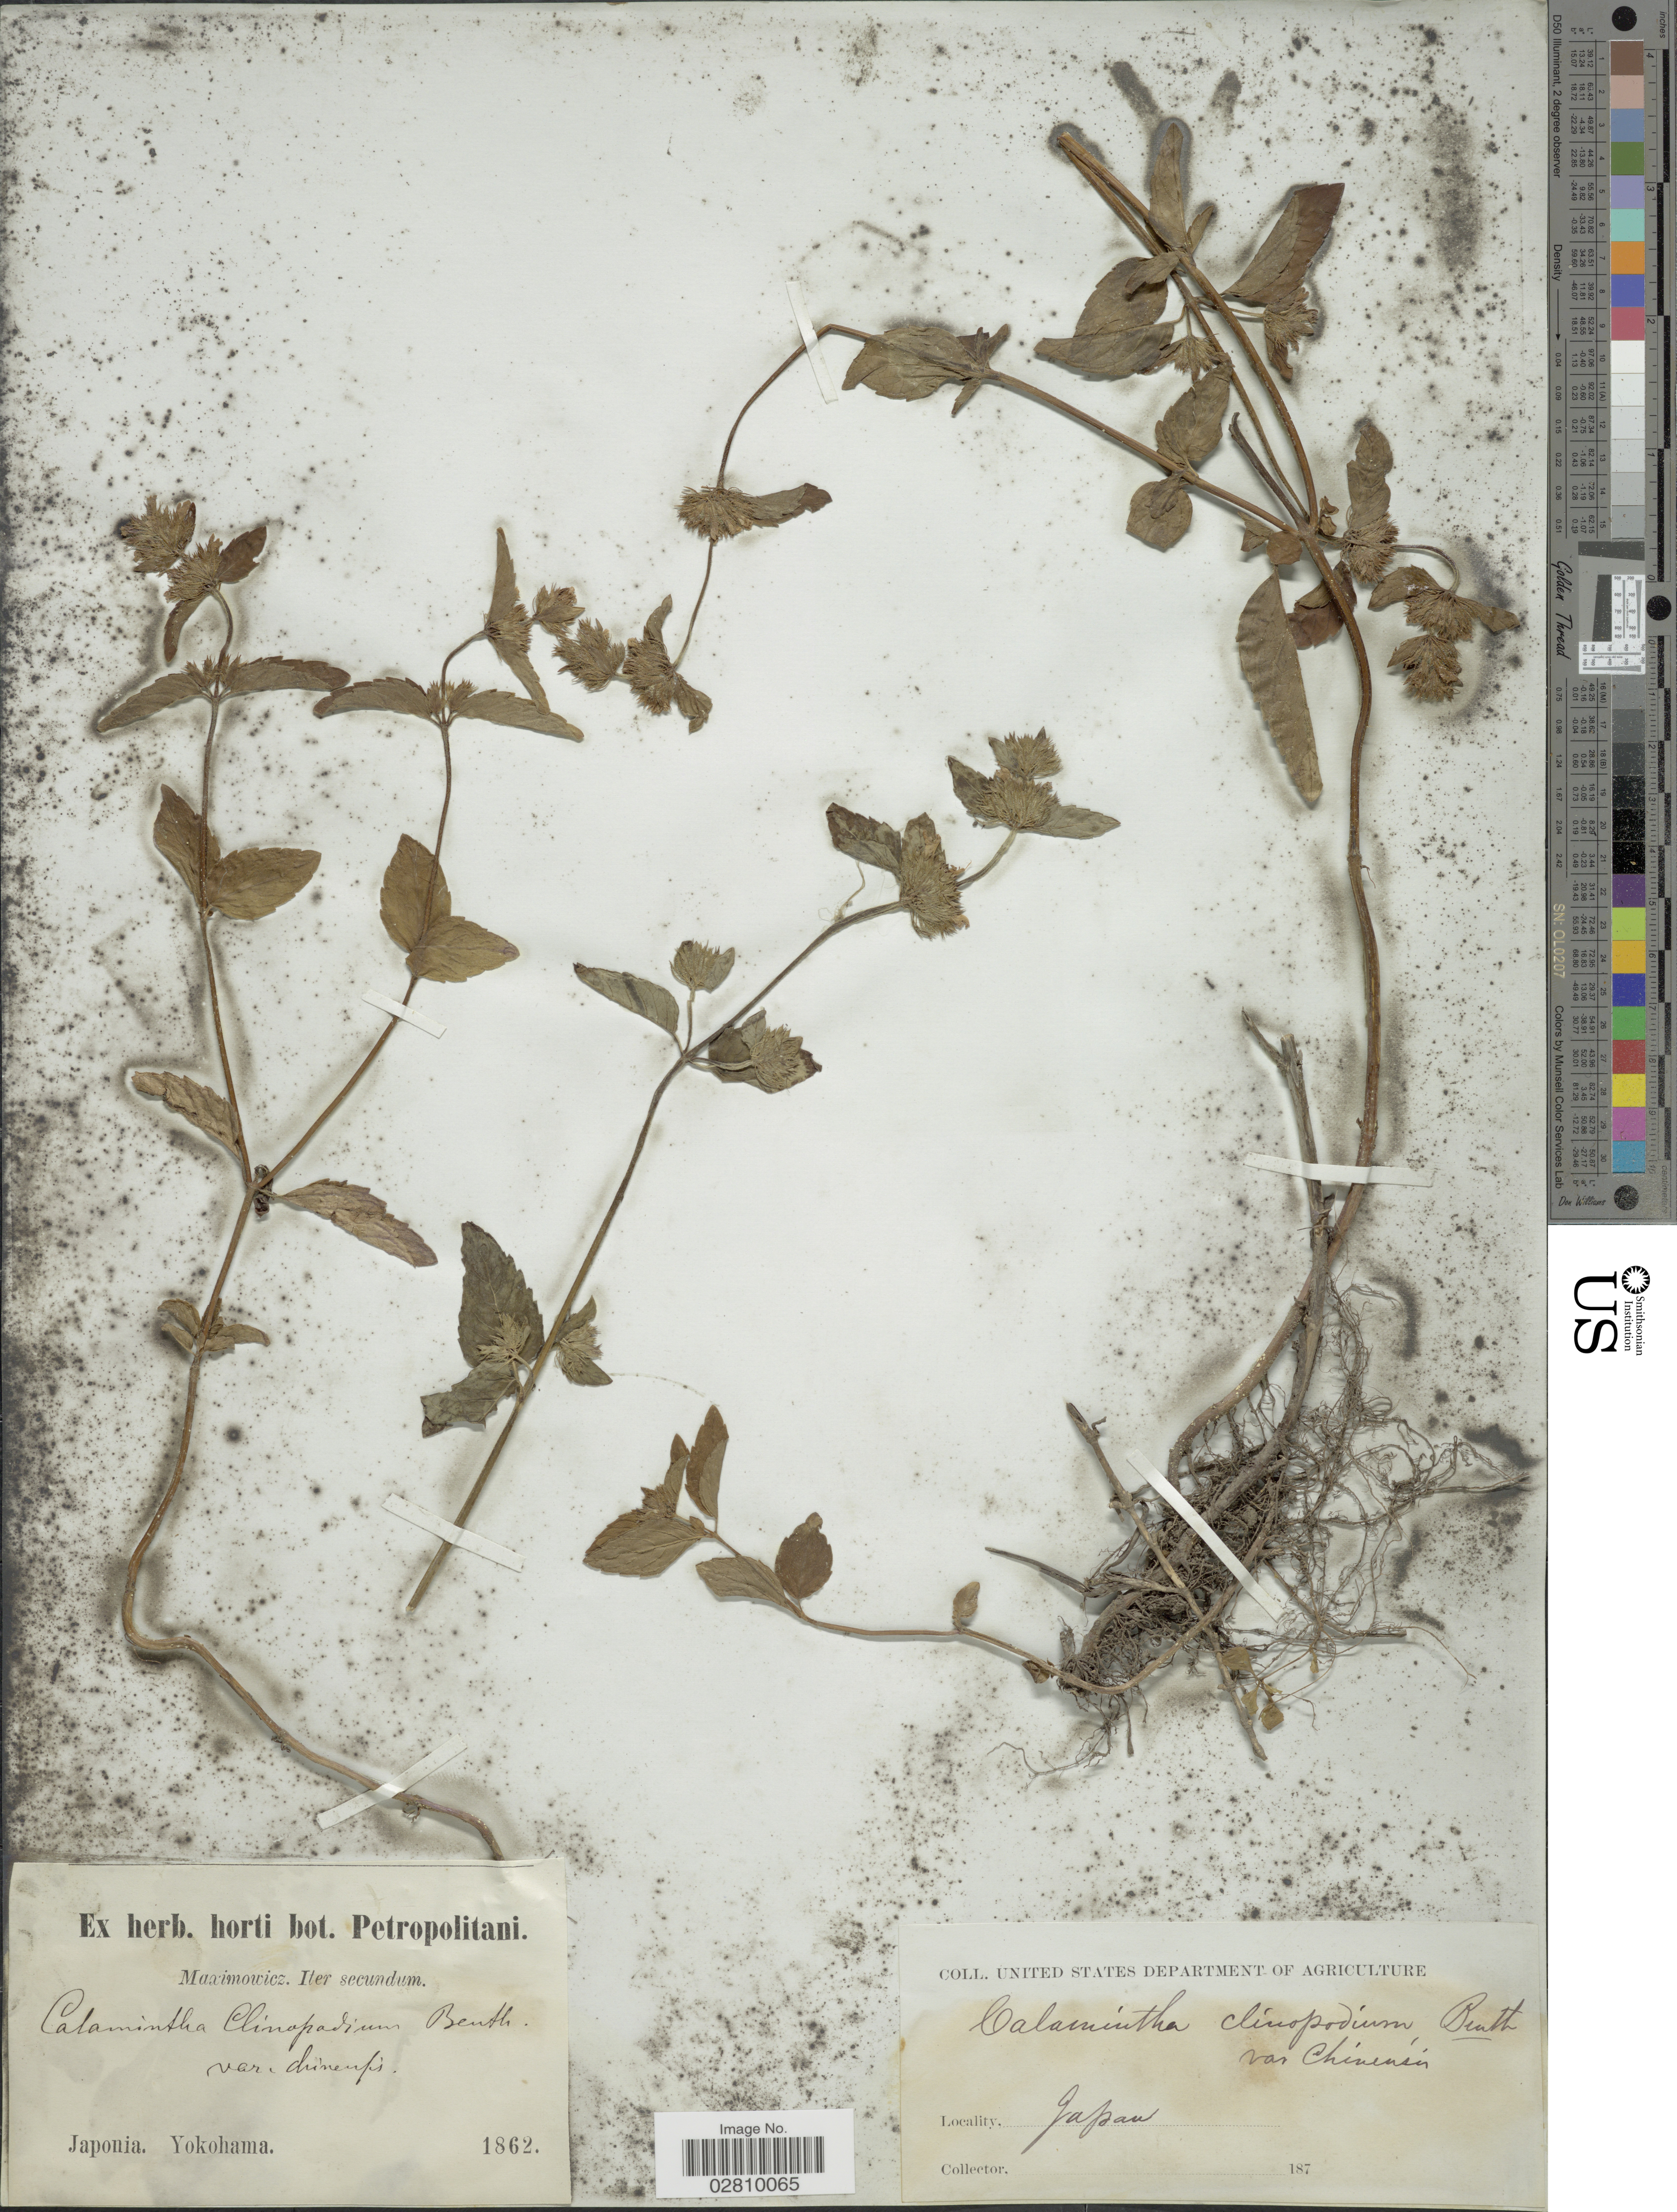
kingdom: Plantae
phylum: Tracheophyta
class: Magnoliopsida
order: Lamiales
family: Lamiaceae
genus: Calamintha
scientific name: Calamintha clinopodium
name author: (Vest) Spenn.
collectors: -. Maximowicz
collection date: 1862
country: Japan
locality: Yokohama